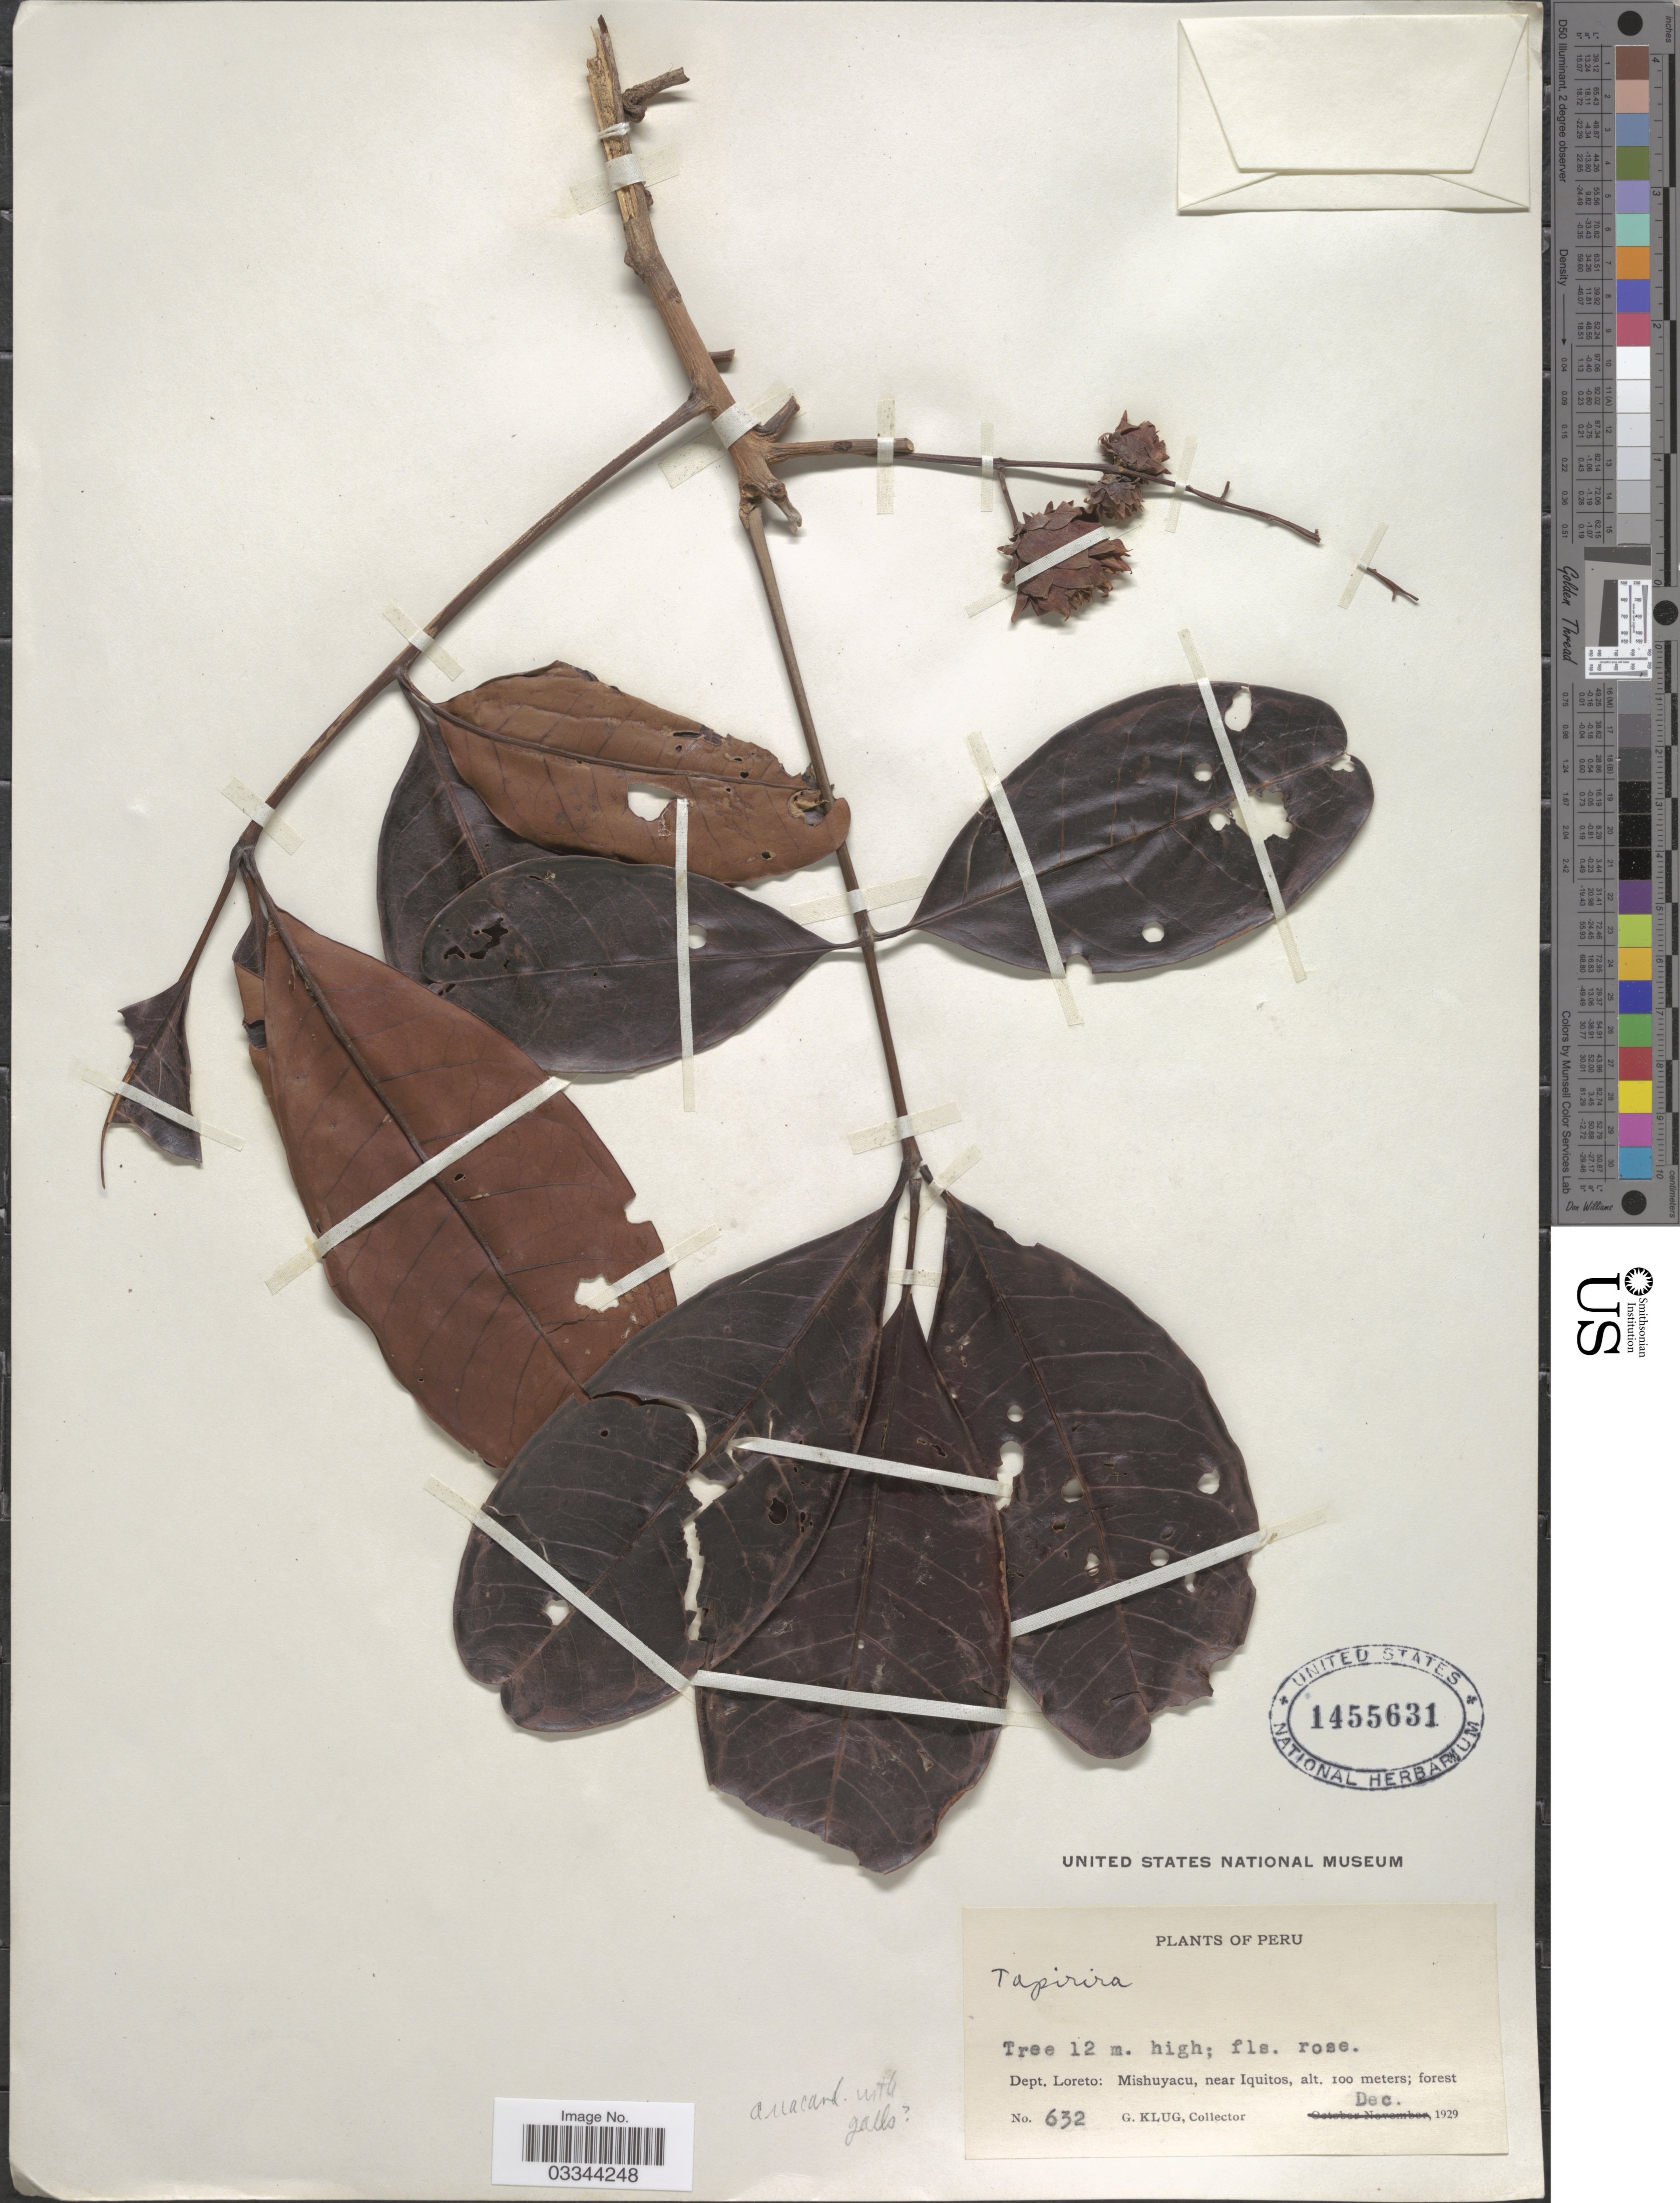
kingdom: Plantae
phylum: Tracheophyta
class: Magnoliopsida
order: Sapindales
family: Anacardiaceae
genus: Tapirira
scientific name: Tapirira sp.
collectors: G. Klug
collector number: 632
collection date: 1929-12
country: Peru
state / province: Loreto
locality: Dept. Loreto: Mishuyacu, near Iquitos.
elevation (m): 100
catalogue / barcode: US 1455631